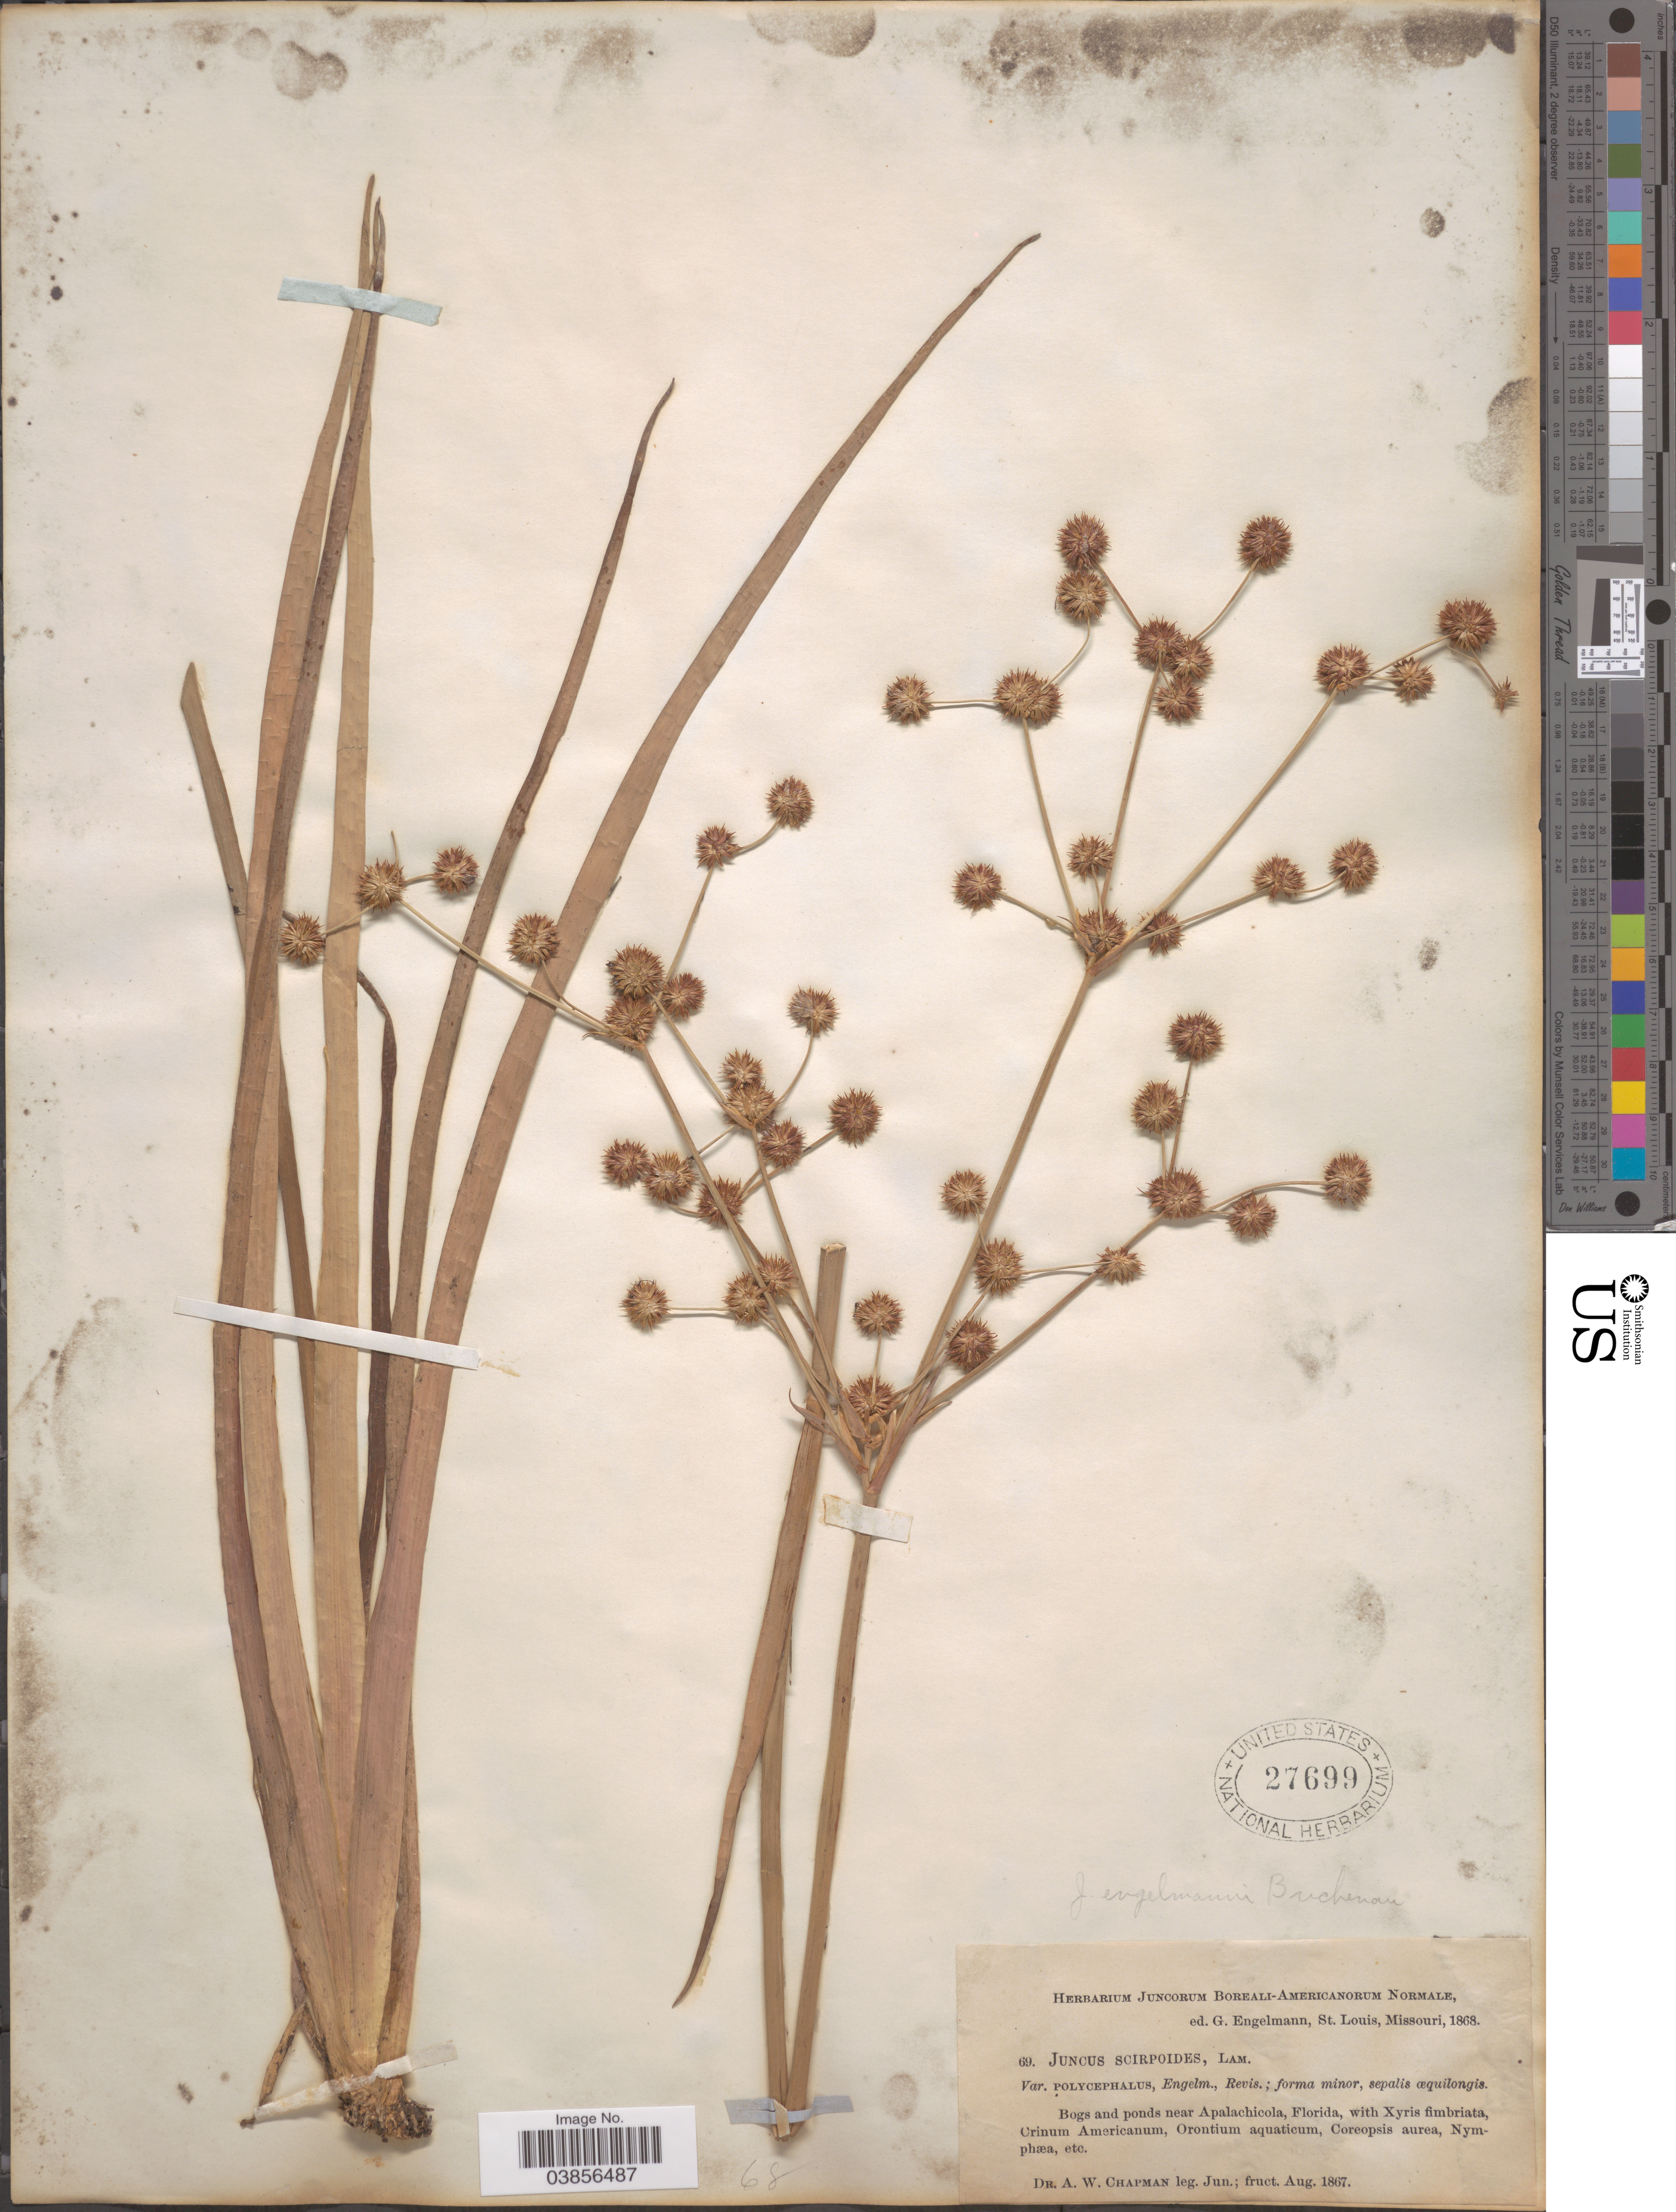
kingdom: Plantae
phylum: Tracheophyta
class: Liliopsida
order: Poales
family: Juncaceae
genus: Juncus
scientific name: Juncus polycephalus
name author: Michx.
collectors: A. W. Chapman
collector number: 69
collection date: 1867-06/1867-08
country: United States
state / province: Florida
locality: Bogs and ponds near Apalachicola.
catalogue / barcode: US 27699